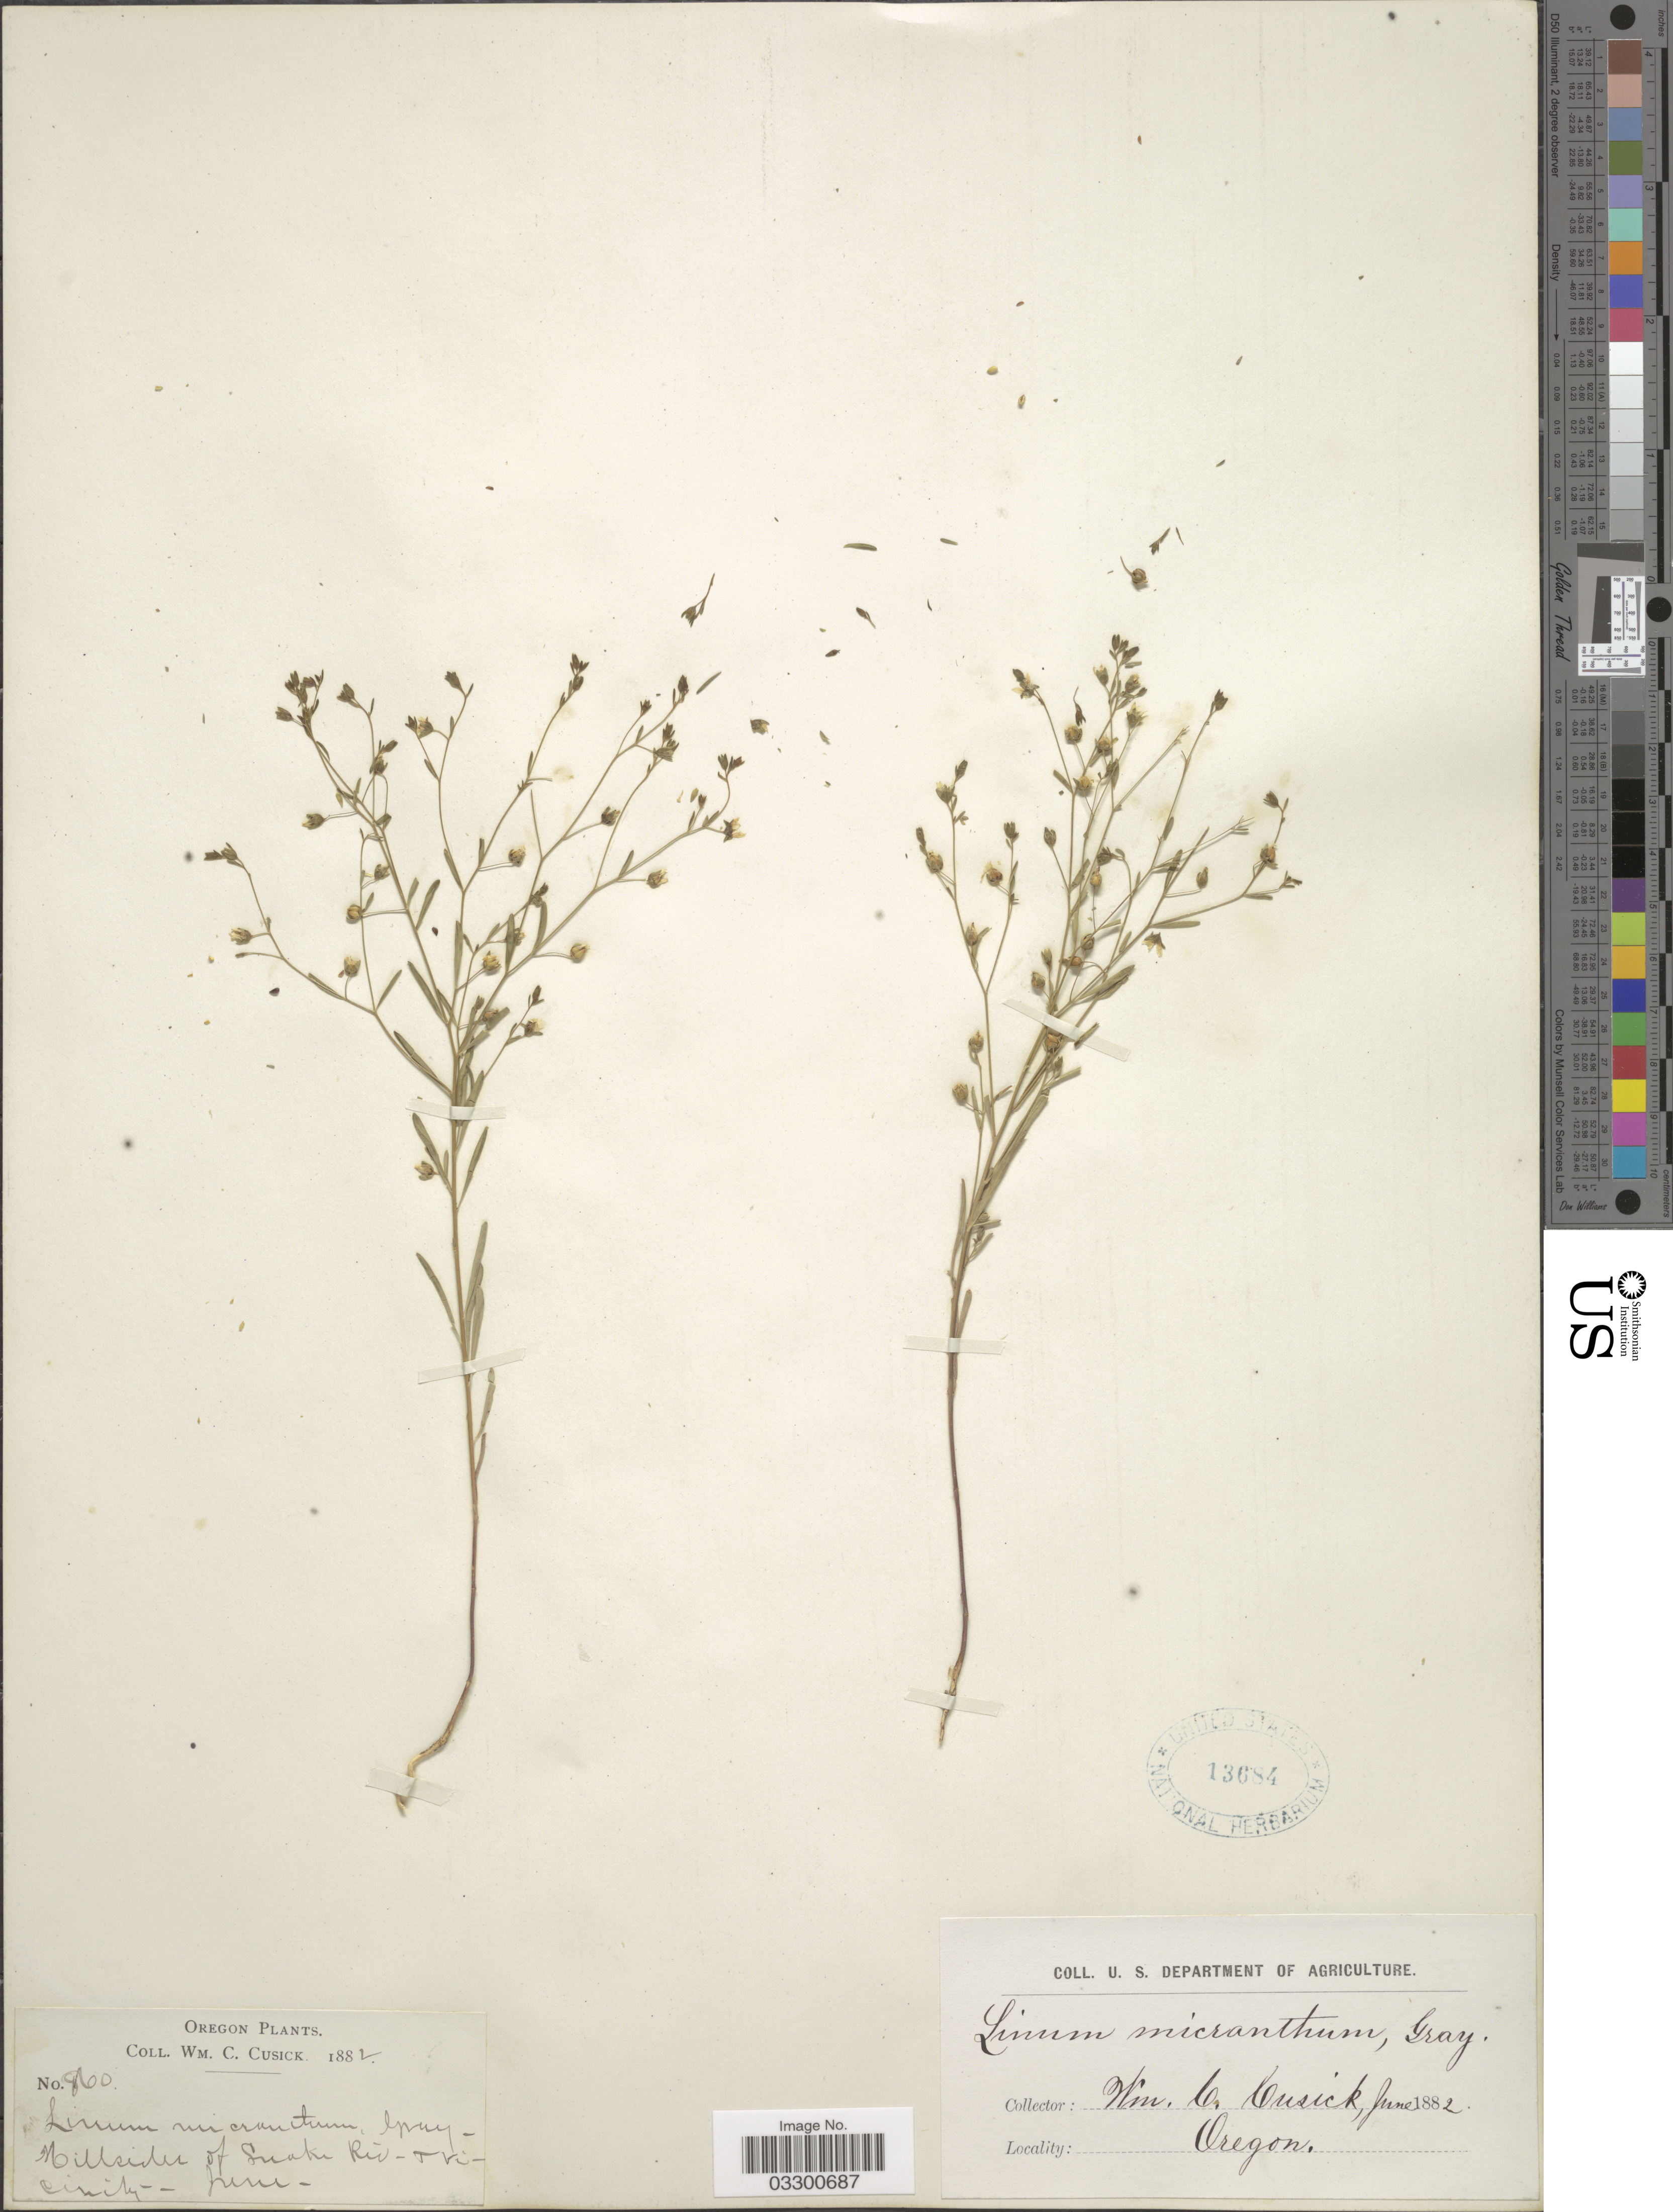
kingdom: Plantae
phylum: Tracheophyta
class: Magnoliopsida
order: Malpighiales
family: Linaceae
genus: Hesperolinon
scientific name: Hesperolinon micranthum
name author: (A. Gray) Small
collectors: W. C. Cusick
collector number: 860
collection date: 1882-06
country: United States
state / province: Oregon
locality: Hillsides of Snake Riv- & vicinity.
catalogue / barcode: US 13684